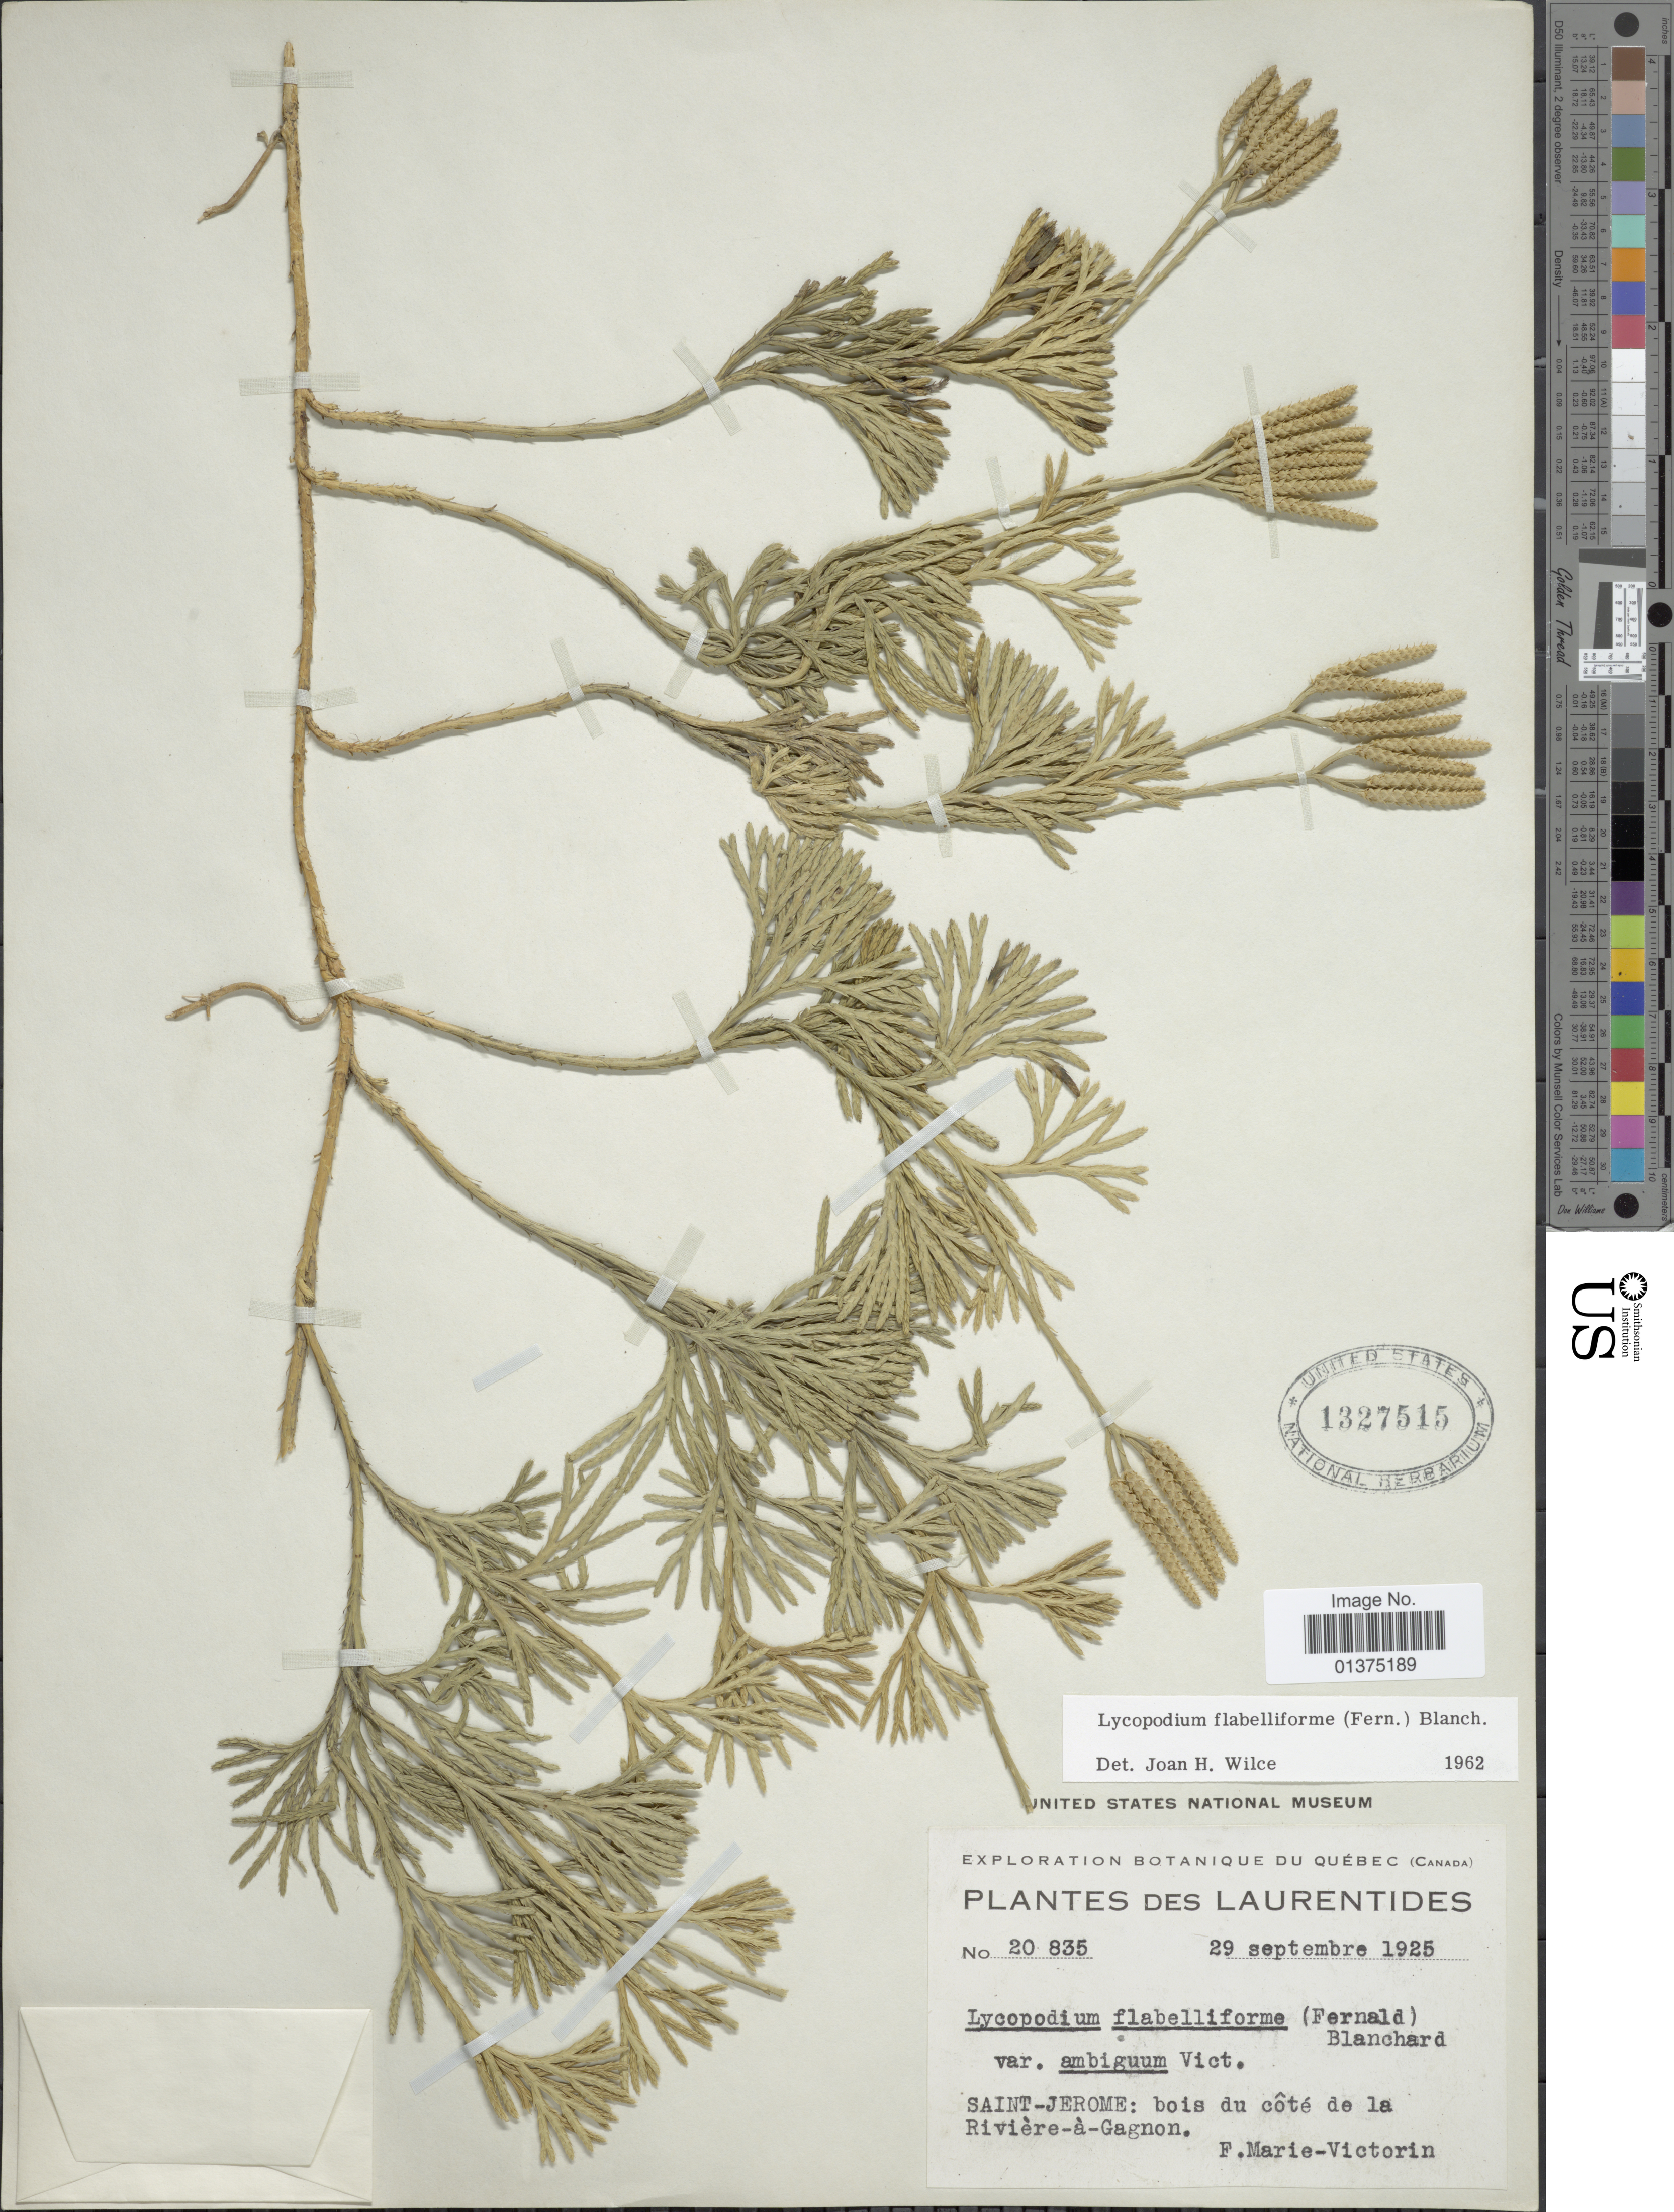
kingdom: Plantae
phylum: Tracheophyta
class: Lycopodiopsida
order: Lycopodiales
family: Lycopodiaceae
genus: Diphasiastrum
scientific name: Diphasiastrum digitatum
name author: (Dill. ex A. Braun) Holub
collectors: Fr. Marie-Victorin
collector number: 20835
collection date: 1925-09-29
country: Canada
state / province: Quebec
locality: Laurentides, Saint-jerome: bois du côté de la Riviere-à-Gagnon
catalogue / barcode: US 1327515